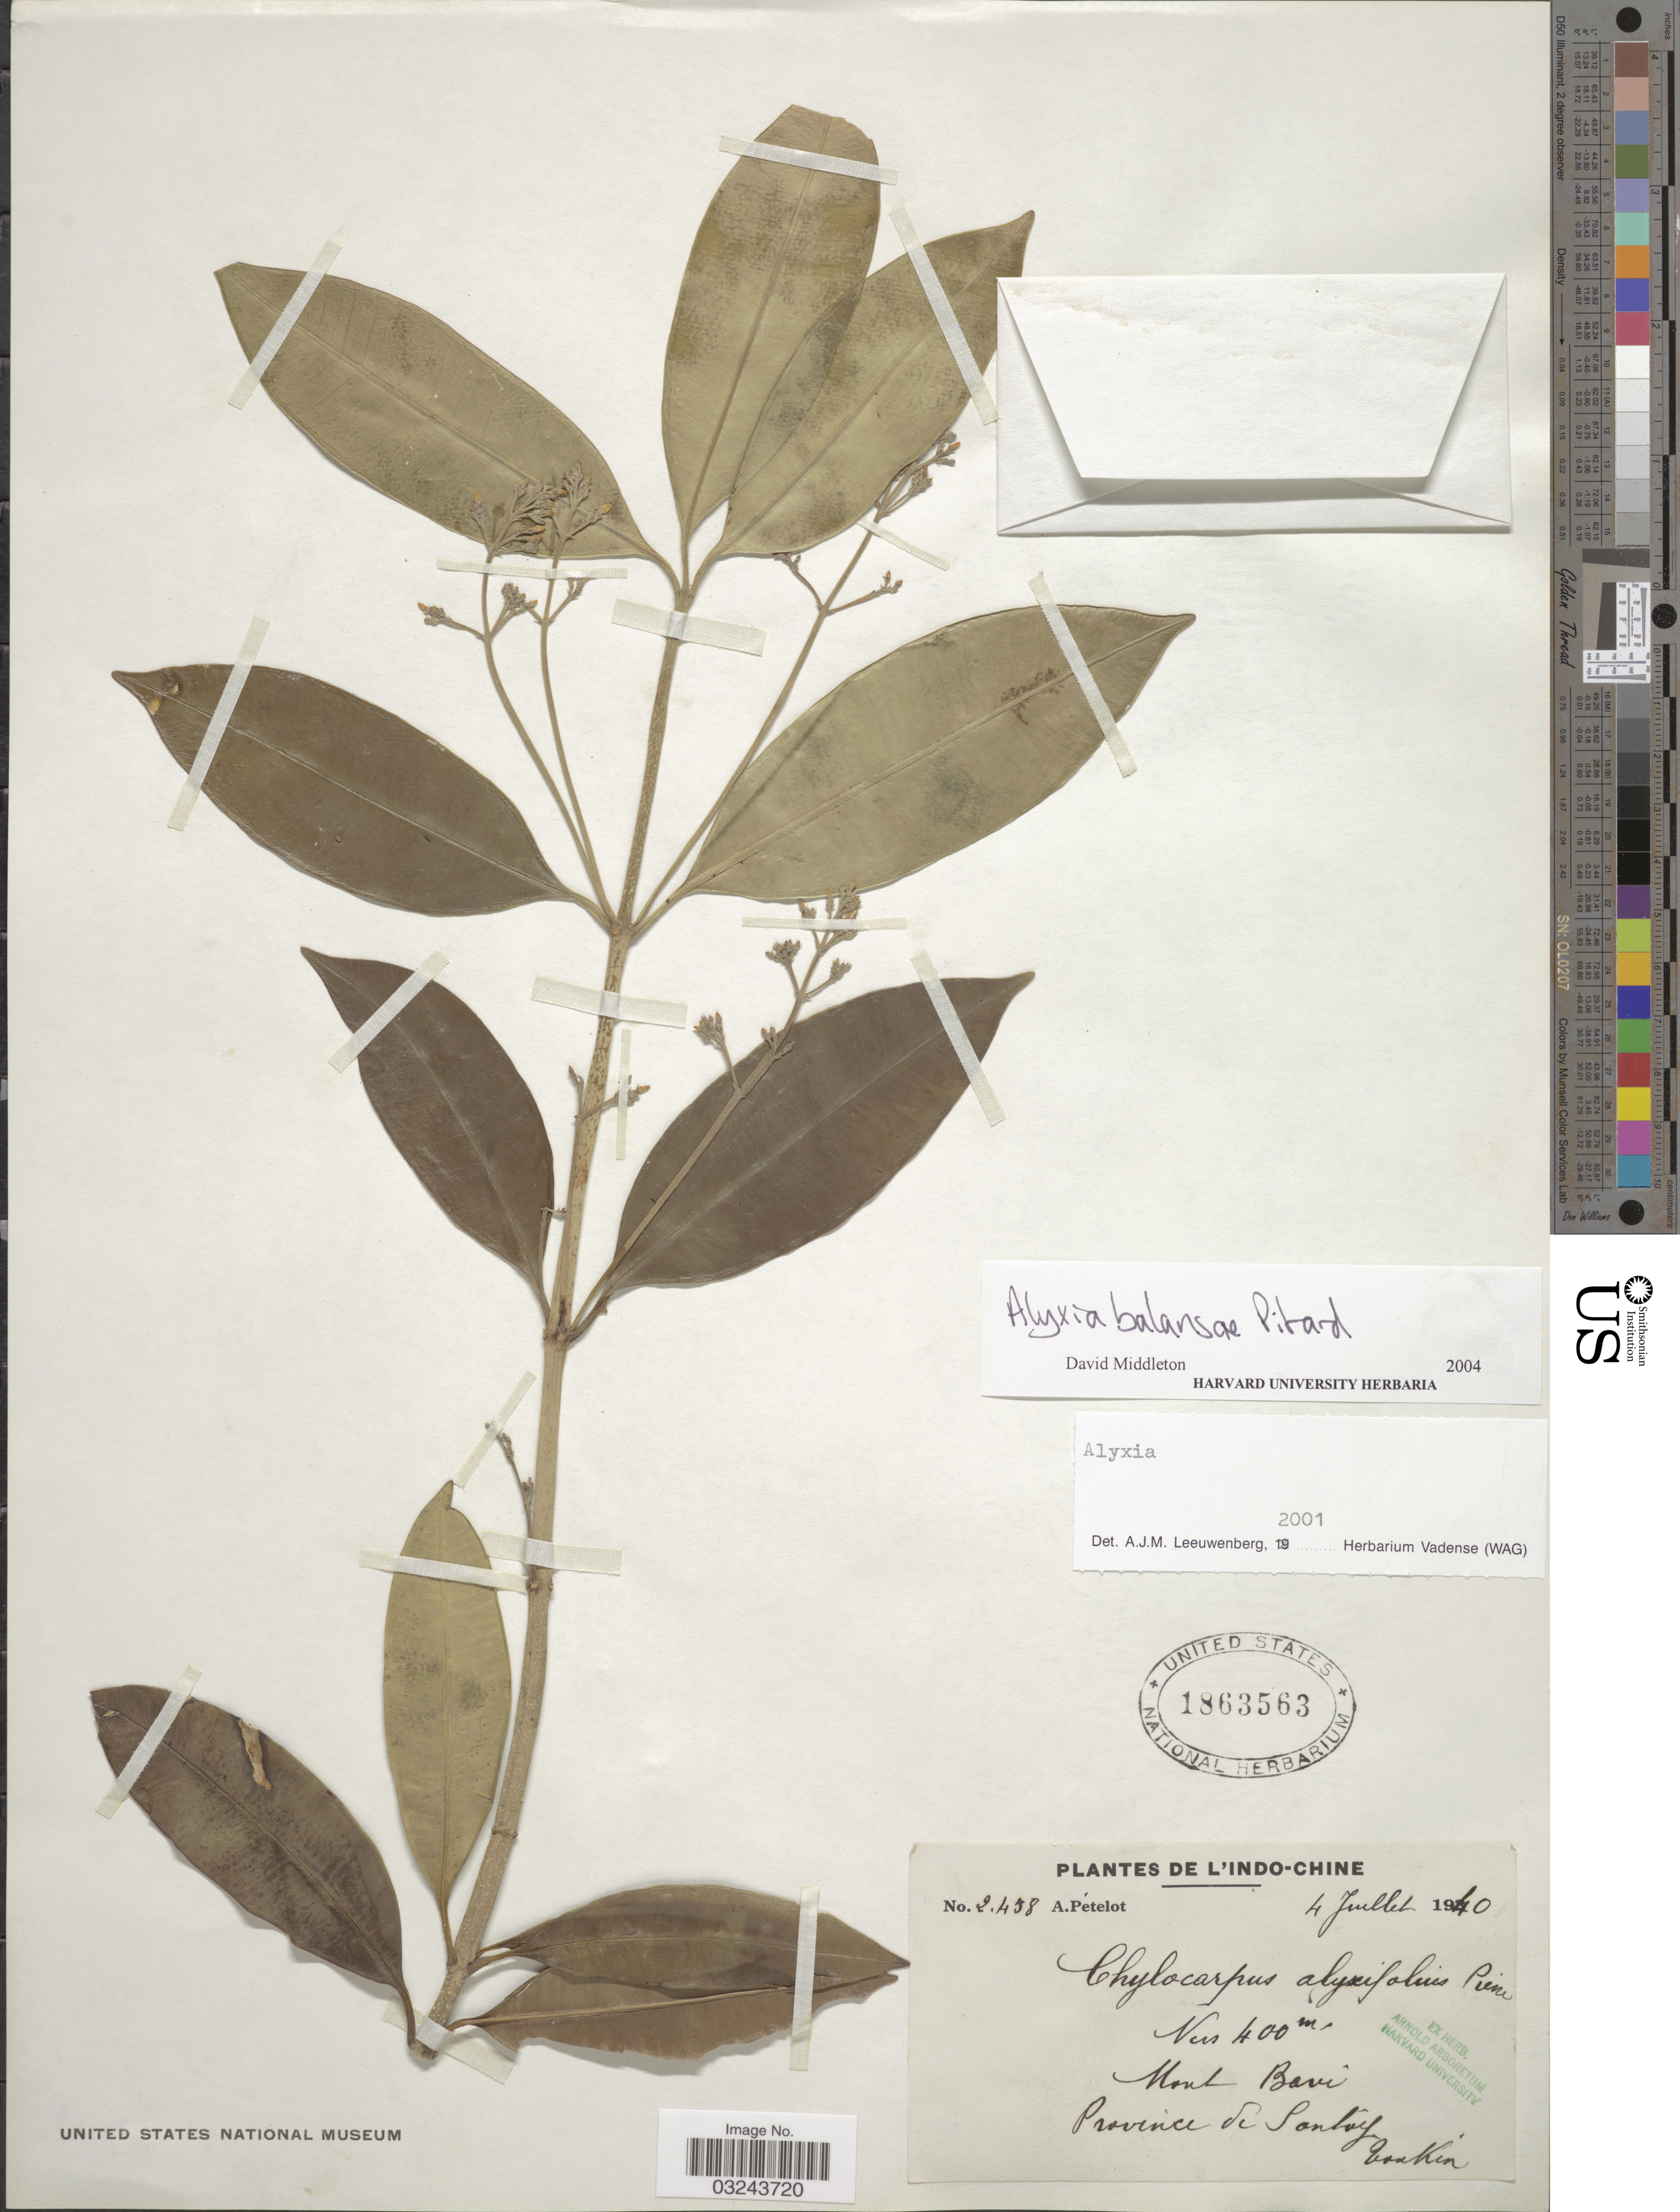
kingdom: Plantae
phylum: Tracheophyta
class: Magnoliopsida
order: Gentianales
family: Apocynaceae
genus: Alyxia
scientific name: Alyxia balansae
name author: Pit.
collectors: A. Petelot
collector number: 2458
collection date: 1940-07-04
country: Vietnam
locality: Indo-Chine. Mont Bavi. Province de Sontoy. Tonkin.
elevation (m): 400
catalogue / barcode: US 1863563